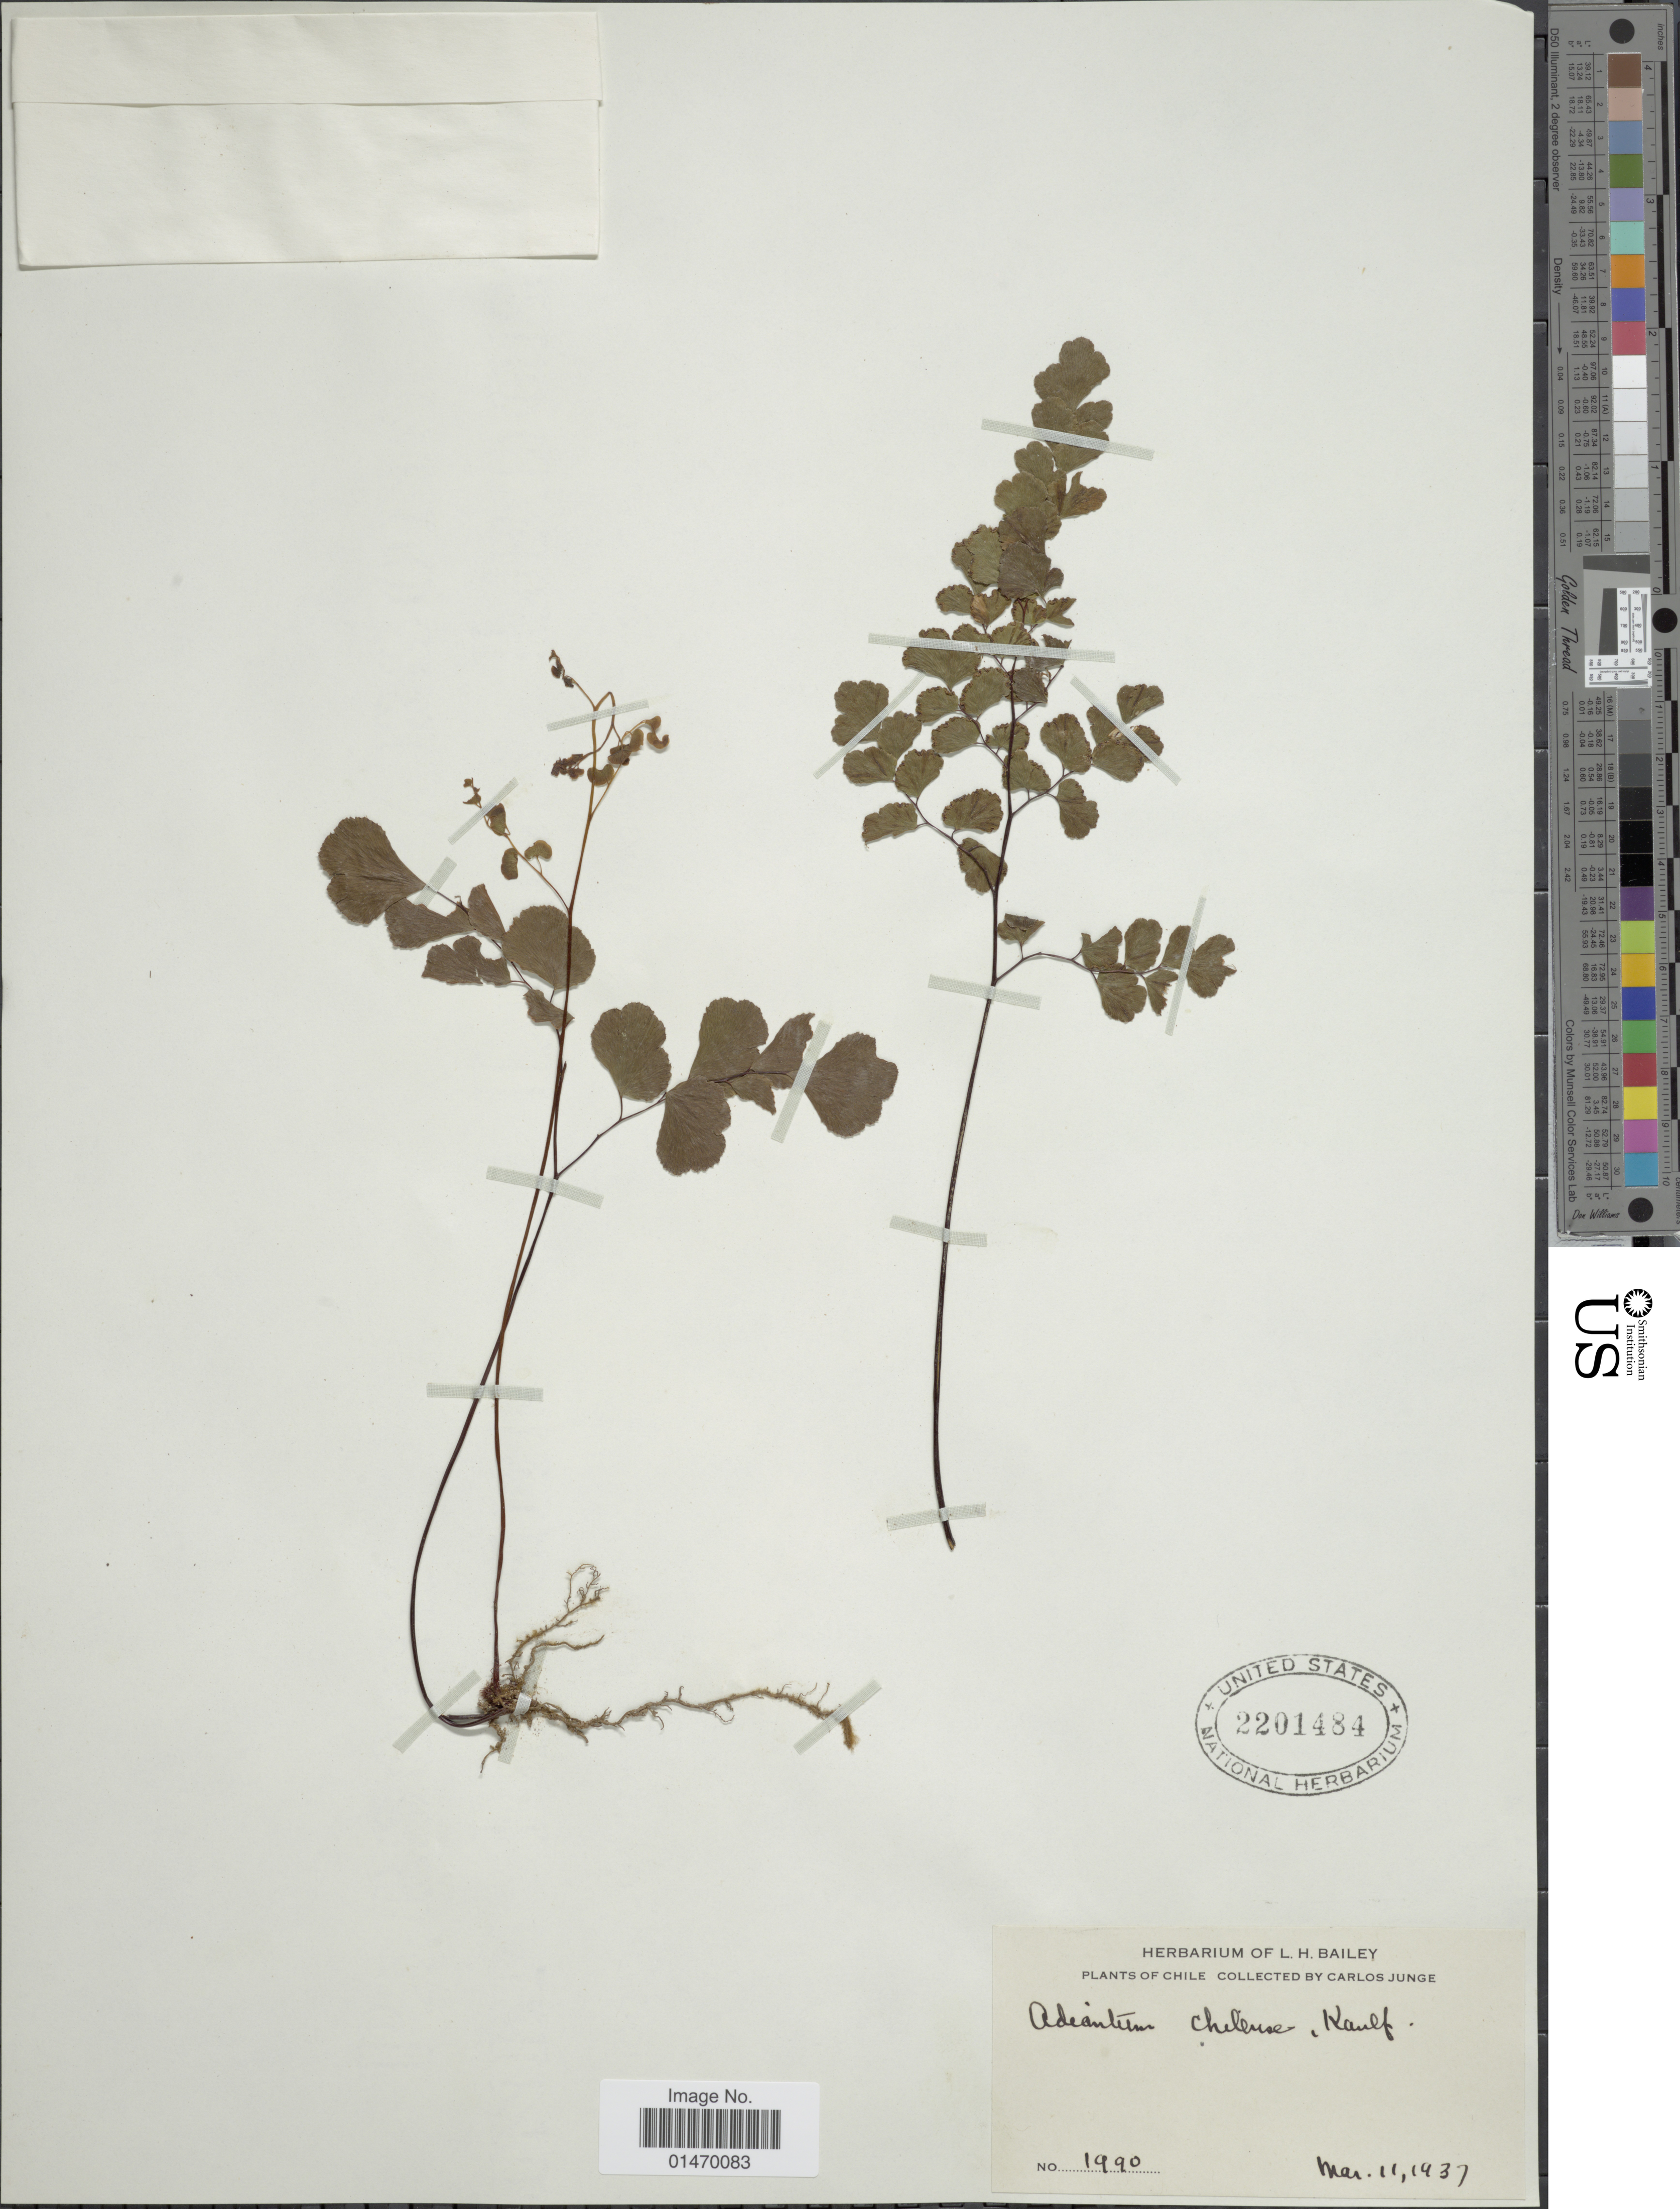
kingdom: Plantae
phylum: Tracheophyta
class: Polypodiopsida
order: Polypodiales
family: Pteridaceae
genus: Adiantum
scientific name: Adiantum chilense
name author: Kaulf.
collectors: C. Junge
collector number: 1990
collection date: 1937-03-11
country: Chile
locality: Chille.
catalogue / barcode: US 2201484